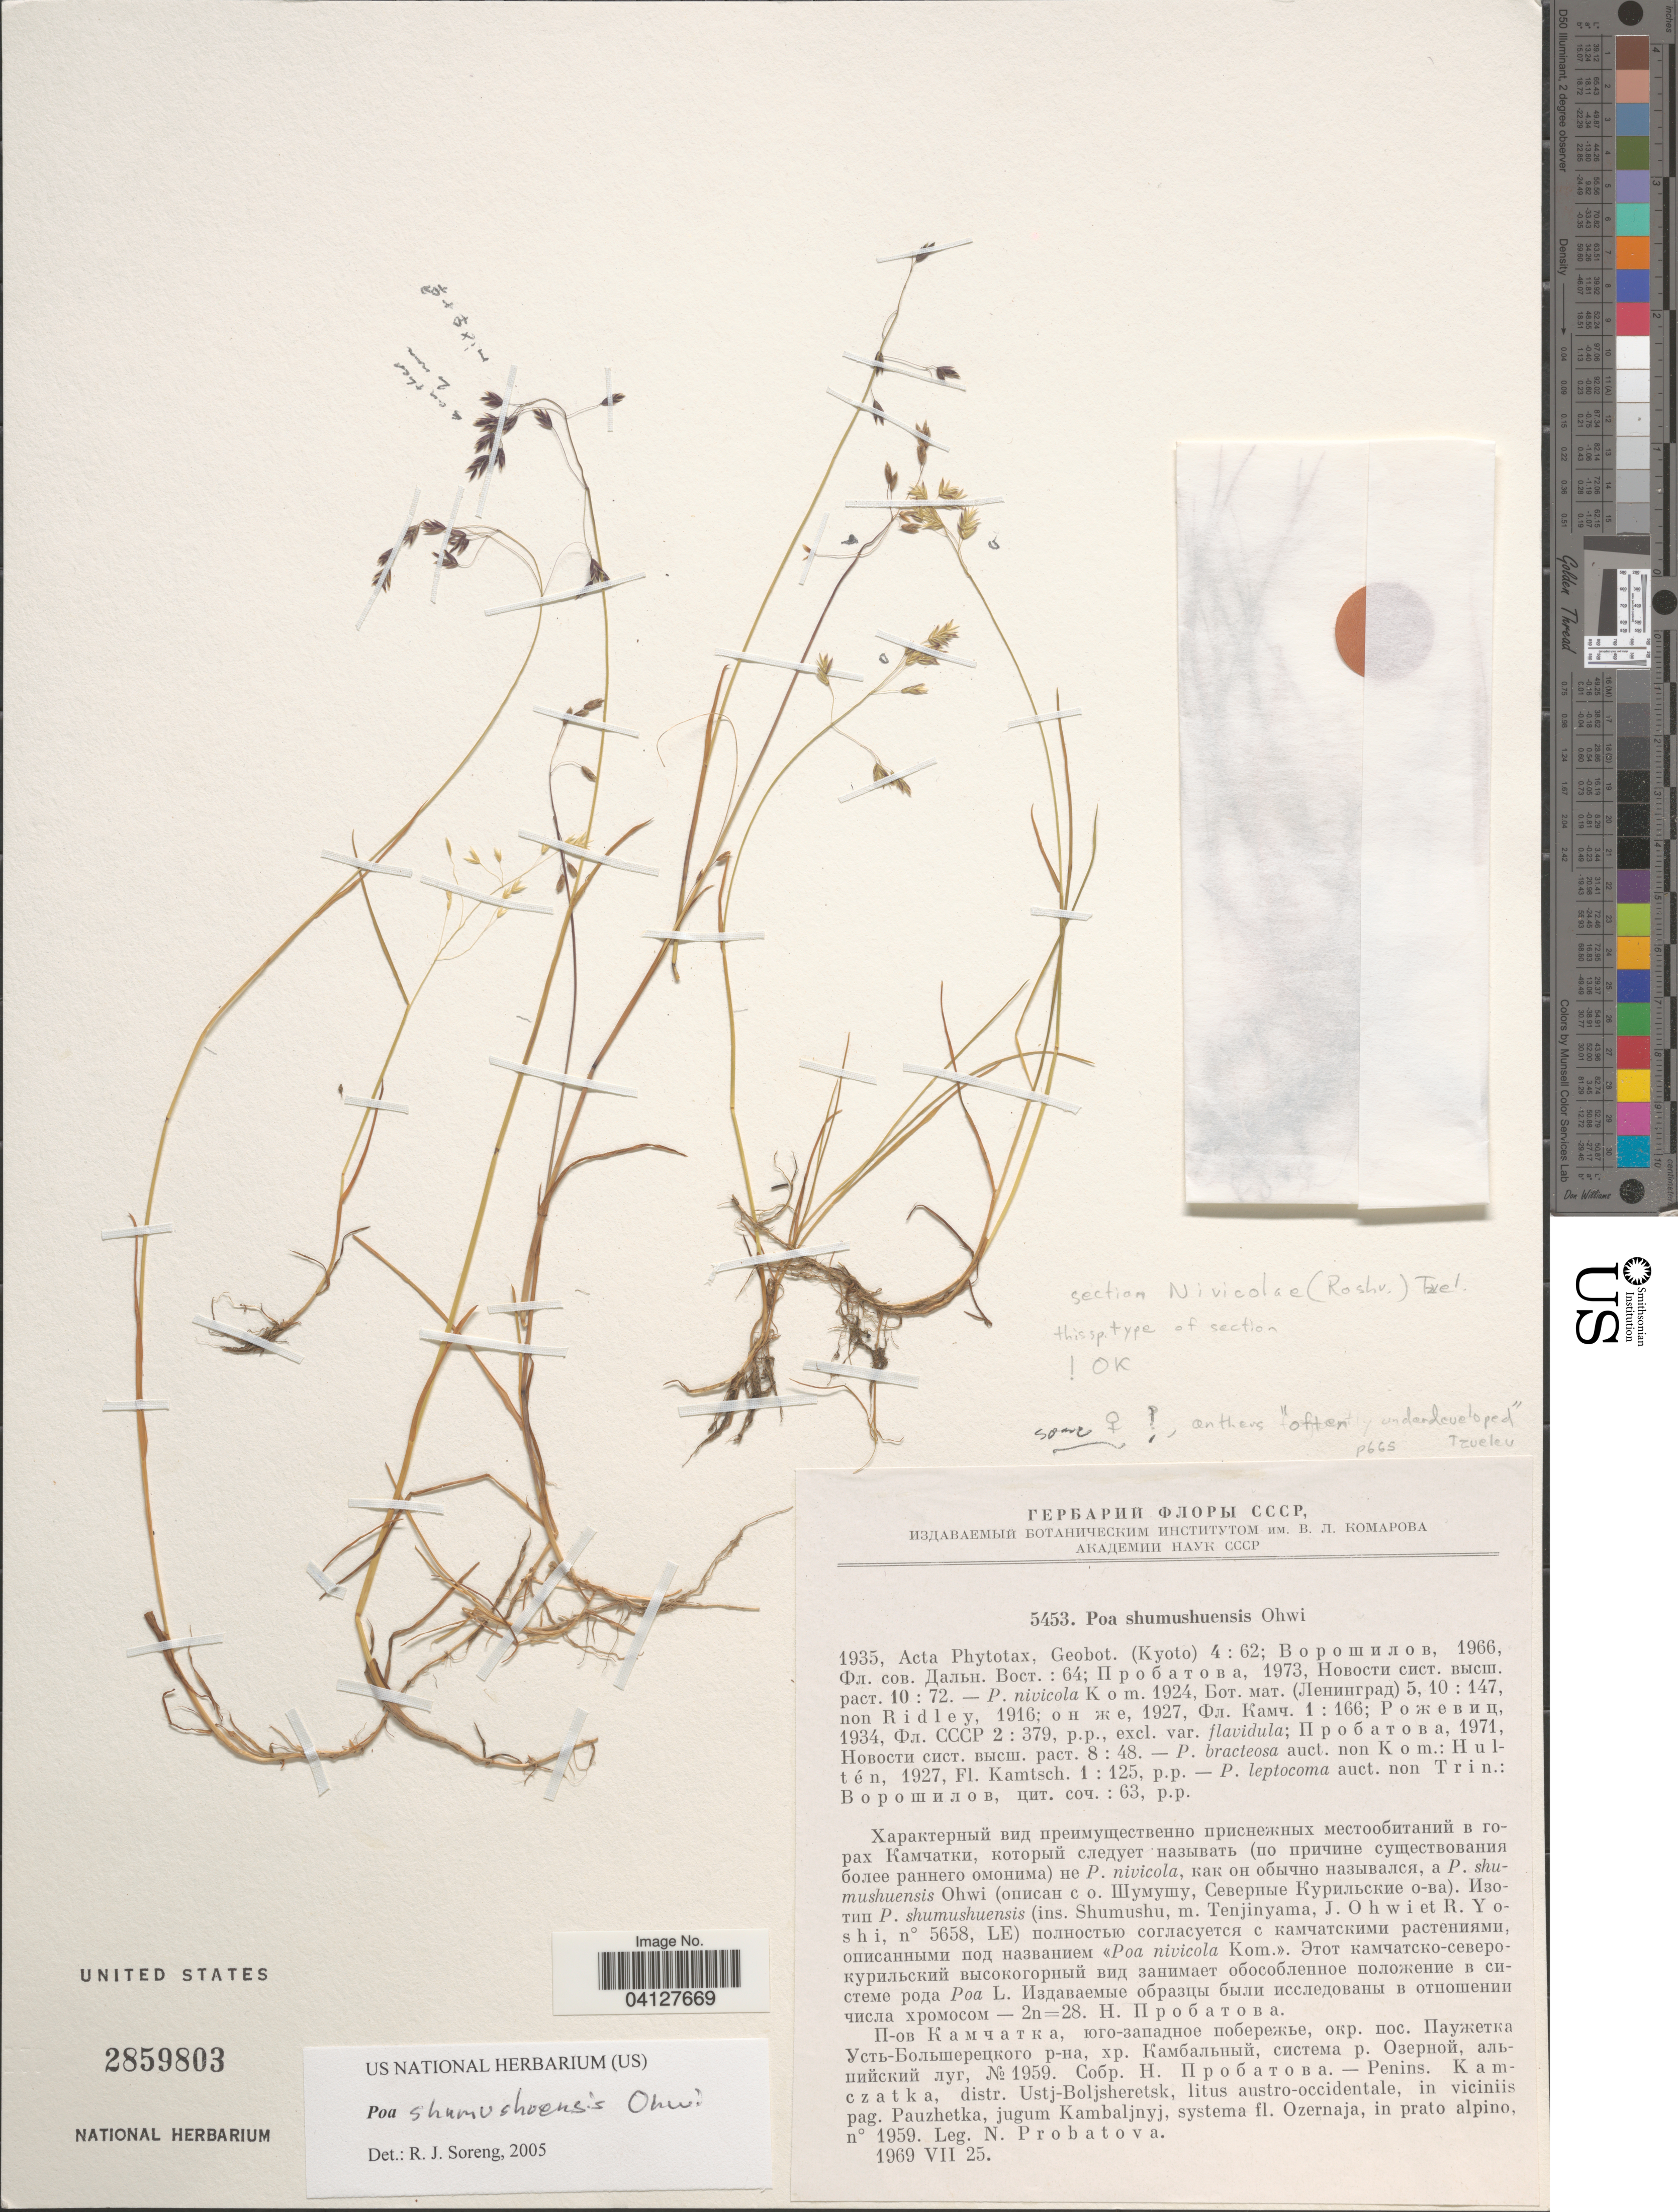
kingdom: Plantae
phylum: Tracheophyta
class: Liliopsida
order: Poales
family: Poaceae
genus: Poa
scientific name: Poa shumushuensis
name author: Ohwi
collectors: N. S. Probatova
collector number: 1959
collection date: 1969-07-25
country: Russian Federation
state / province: Kamchatka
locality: Penins. Kamczatka, distr. Ustj-Boljsheretsk, litus austro-occidentale, in viciniis par. Pauzhetka, jugum Kambaljnyj, systema fl. Ozernaja, in prato alpino.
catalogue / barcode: US 2859803